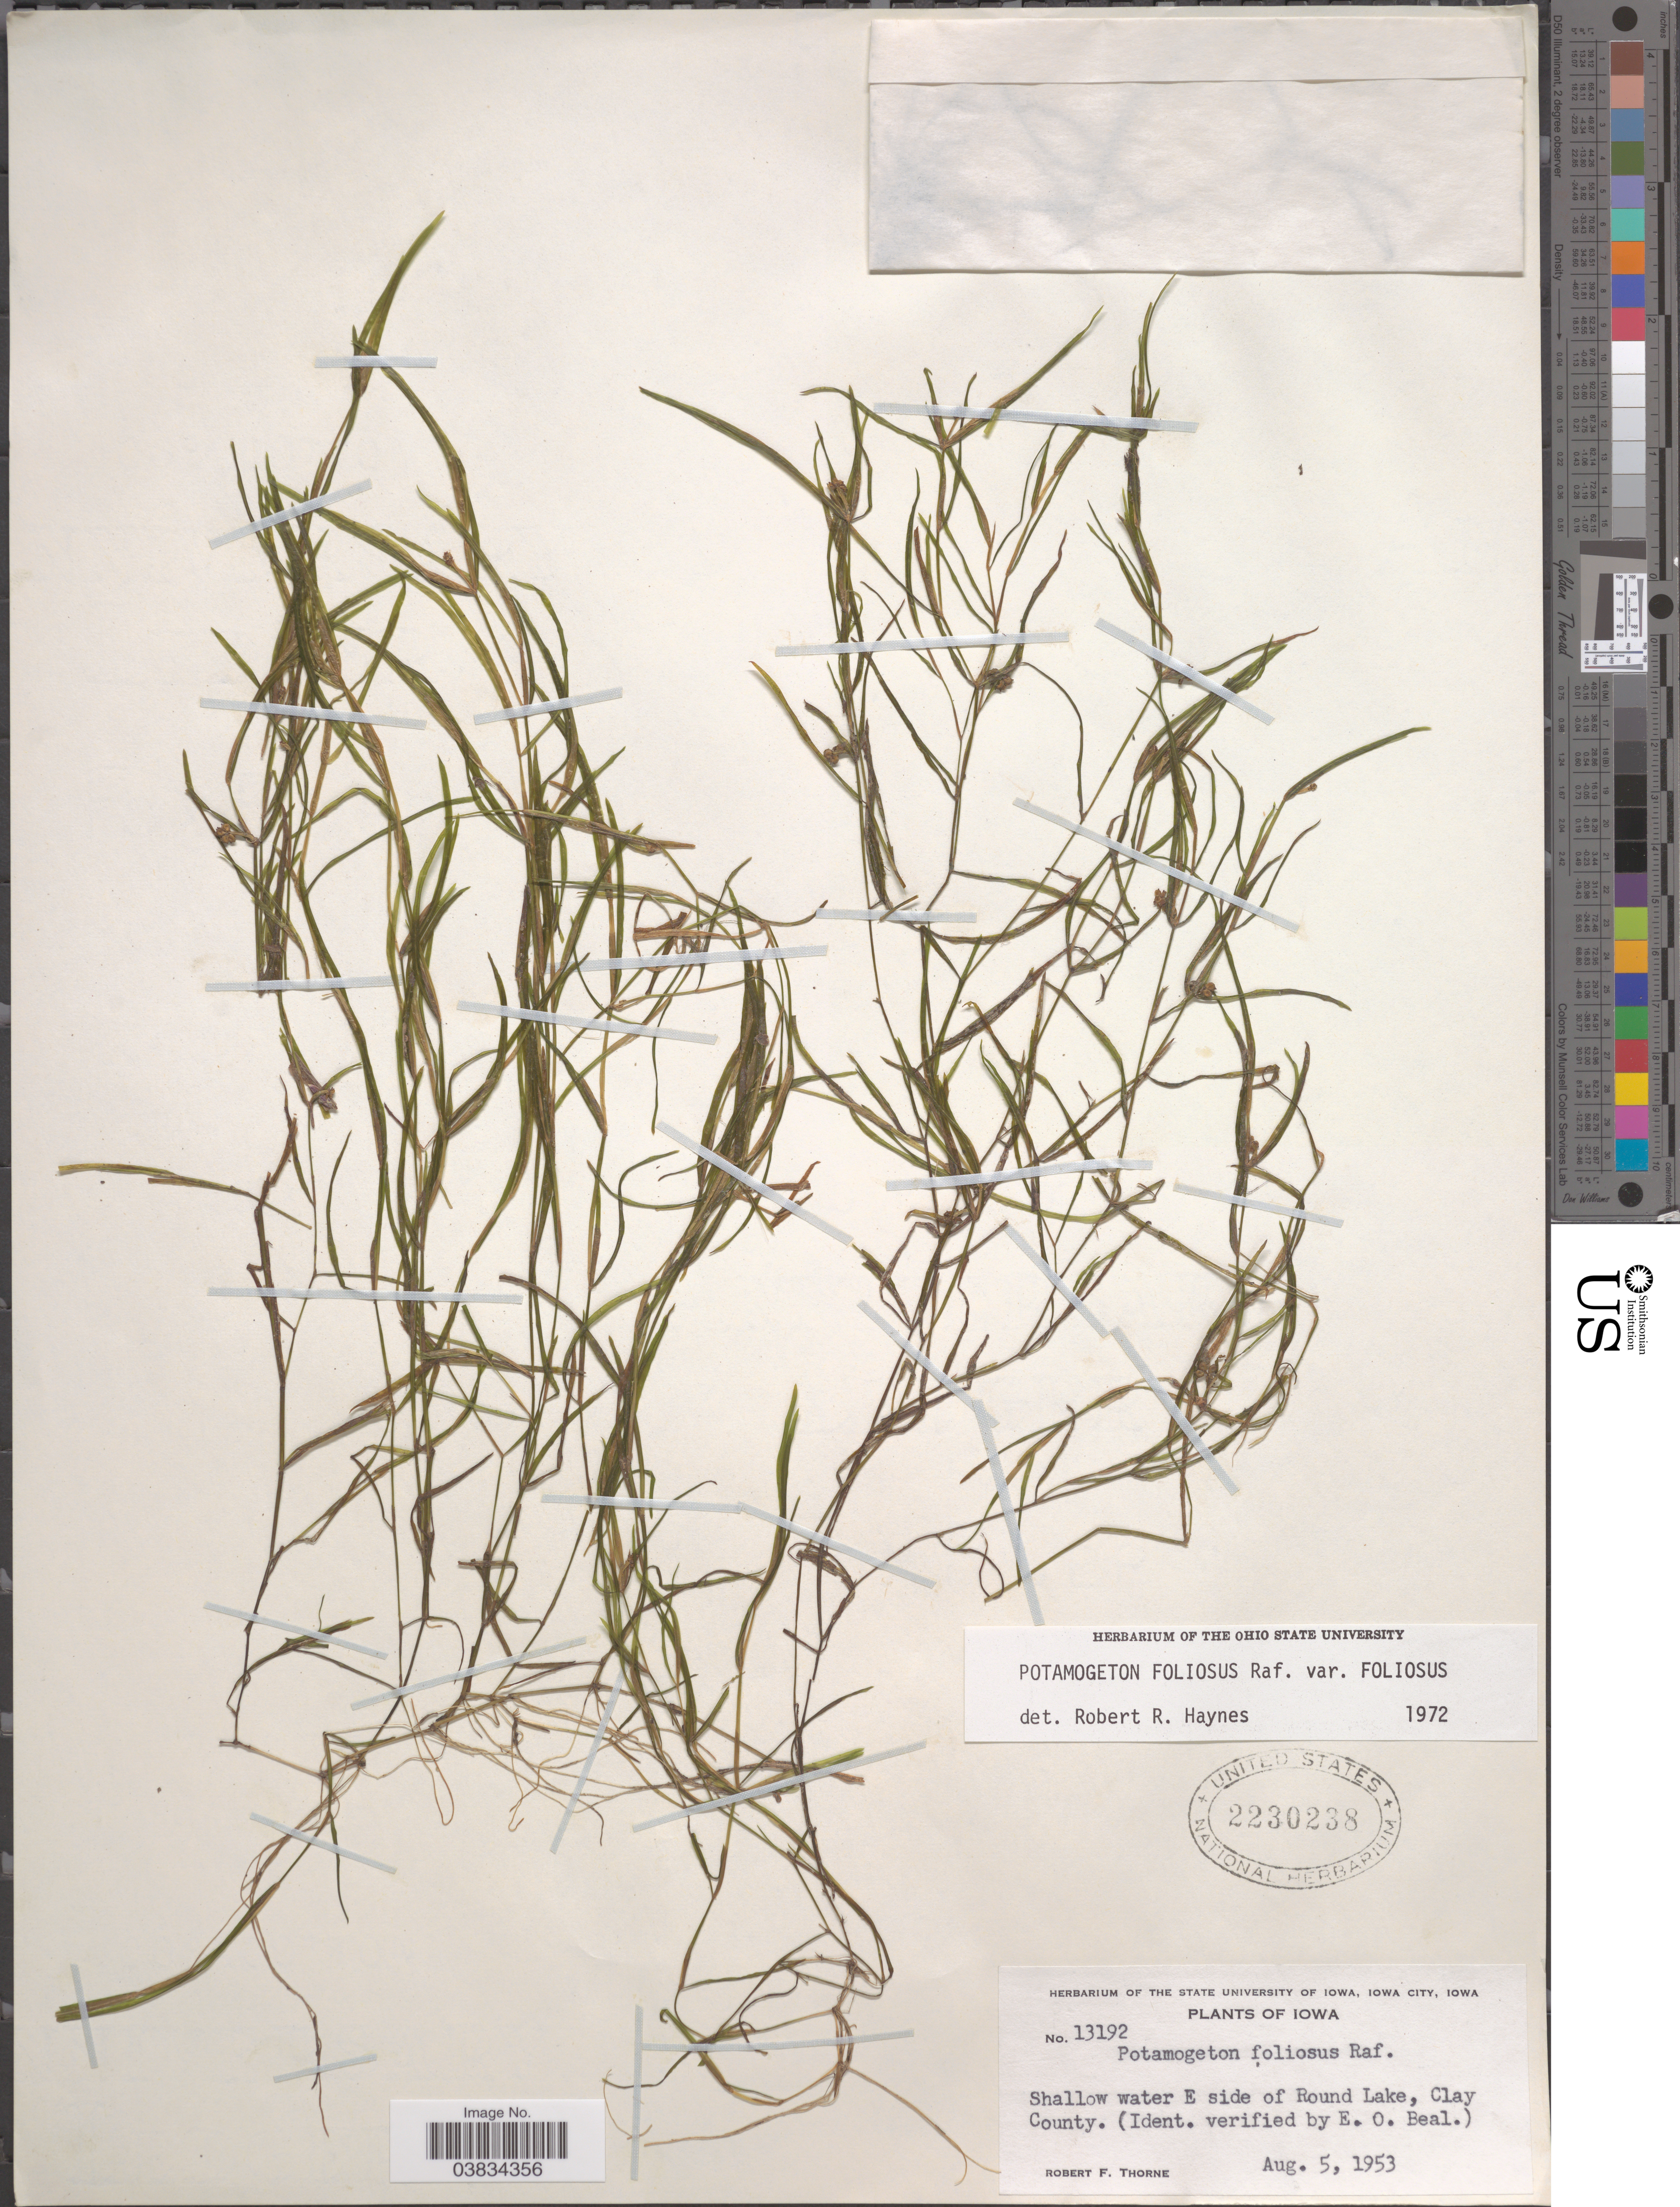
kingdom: Plantae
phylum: Tracheophyta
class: Liliopsida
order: Alismatales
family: Potamogetonaceae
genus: Potamogeton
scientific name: Potamogeton foliosus var. foliosus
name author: Raf.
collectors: R. F. Thorne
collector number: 13192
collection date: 1953-08-05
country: United States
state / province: Iowa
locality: Shallow water E side of Round Lake, Clay County.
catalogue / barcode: US 2230238